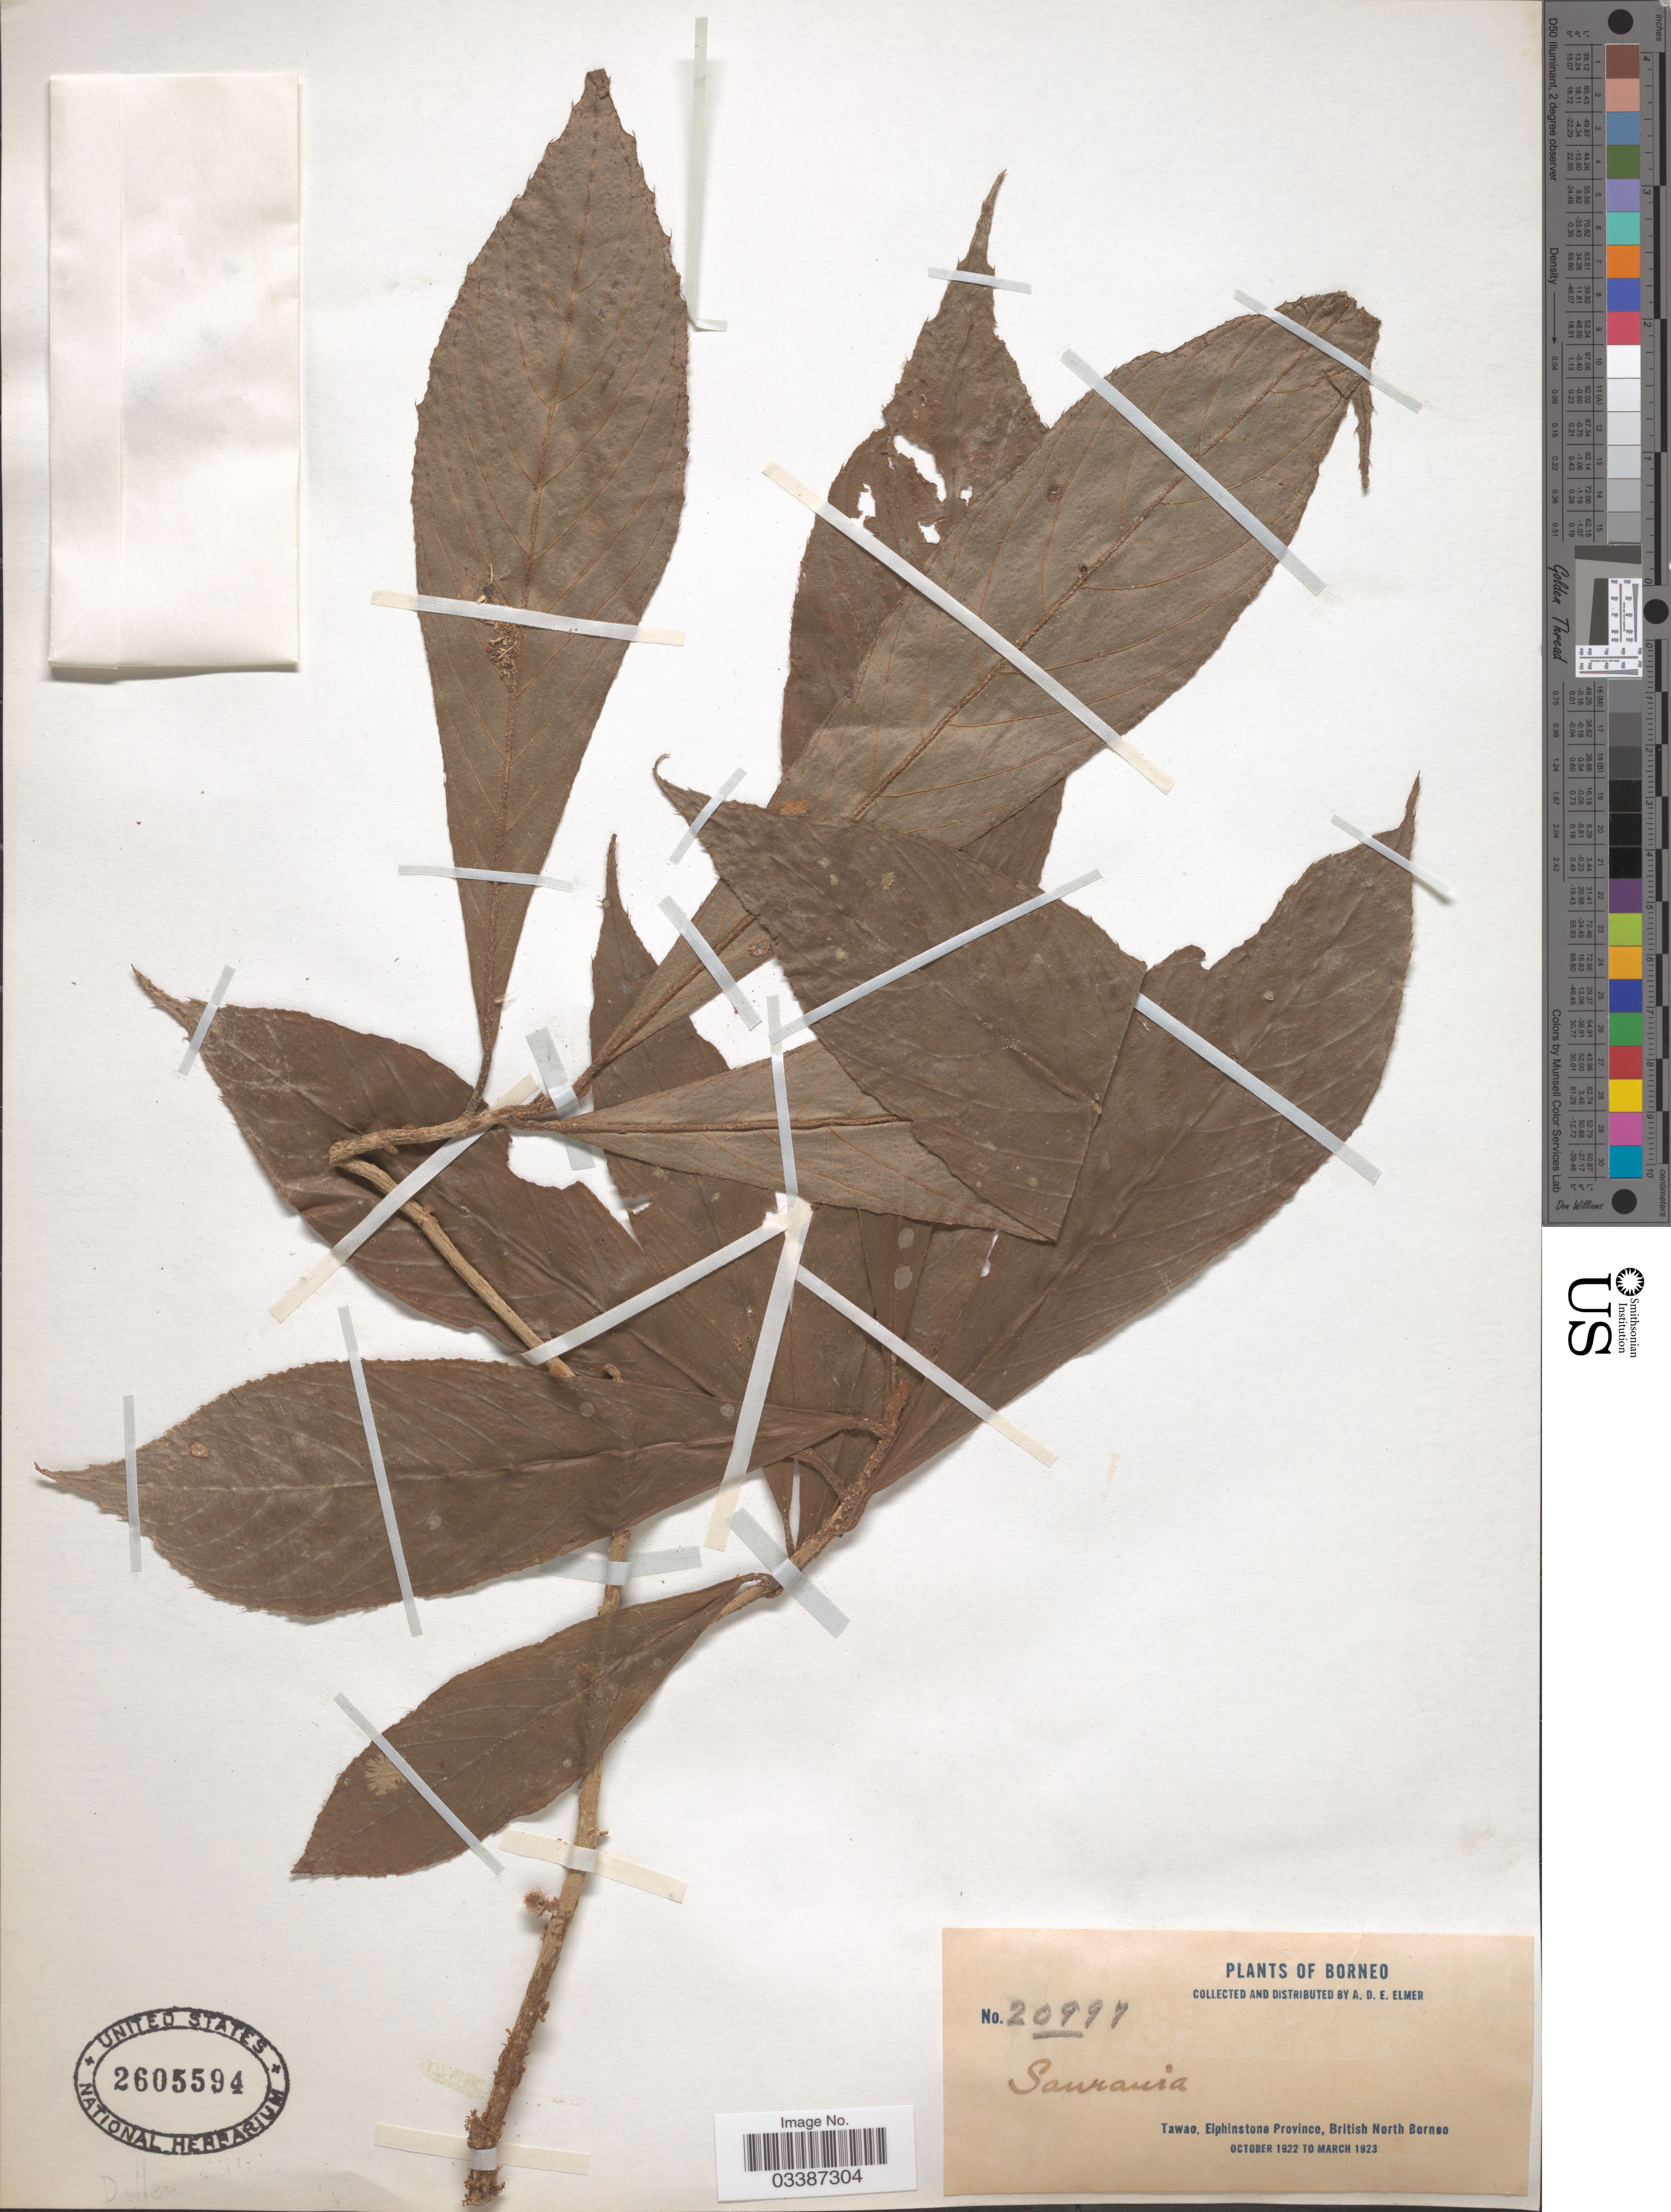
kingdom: Plantae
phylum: Tracheophyta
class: Magnoliopsida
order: Ericales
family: Actinidiaceae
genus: Saurauia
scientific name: Saurauia sp.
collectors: A. D. E. Elmer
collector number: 20997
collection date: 1922-10/1923-03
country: Malaysia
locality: Borneo. Tawao, Elphinstone Province, British North Borneo.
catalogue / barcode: US 2605594